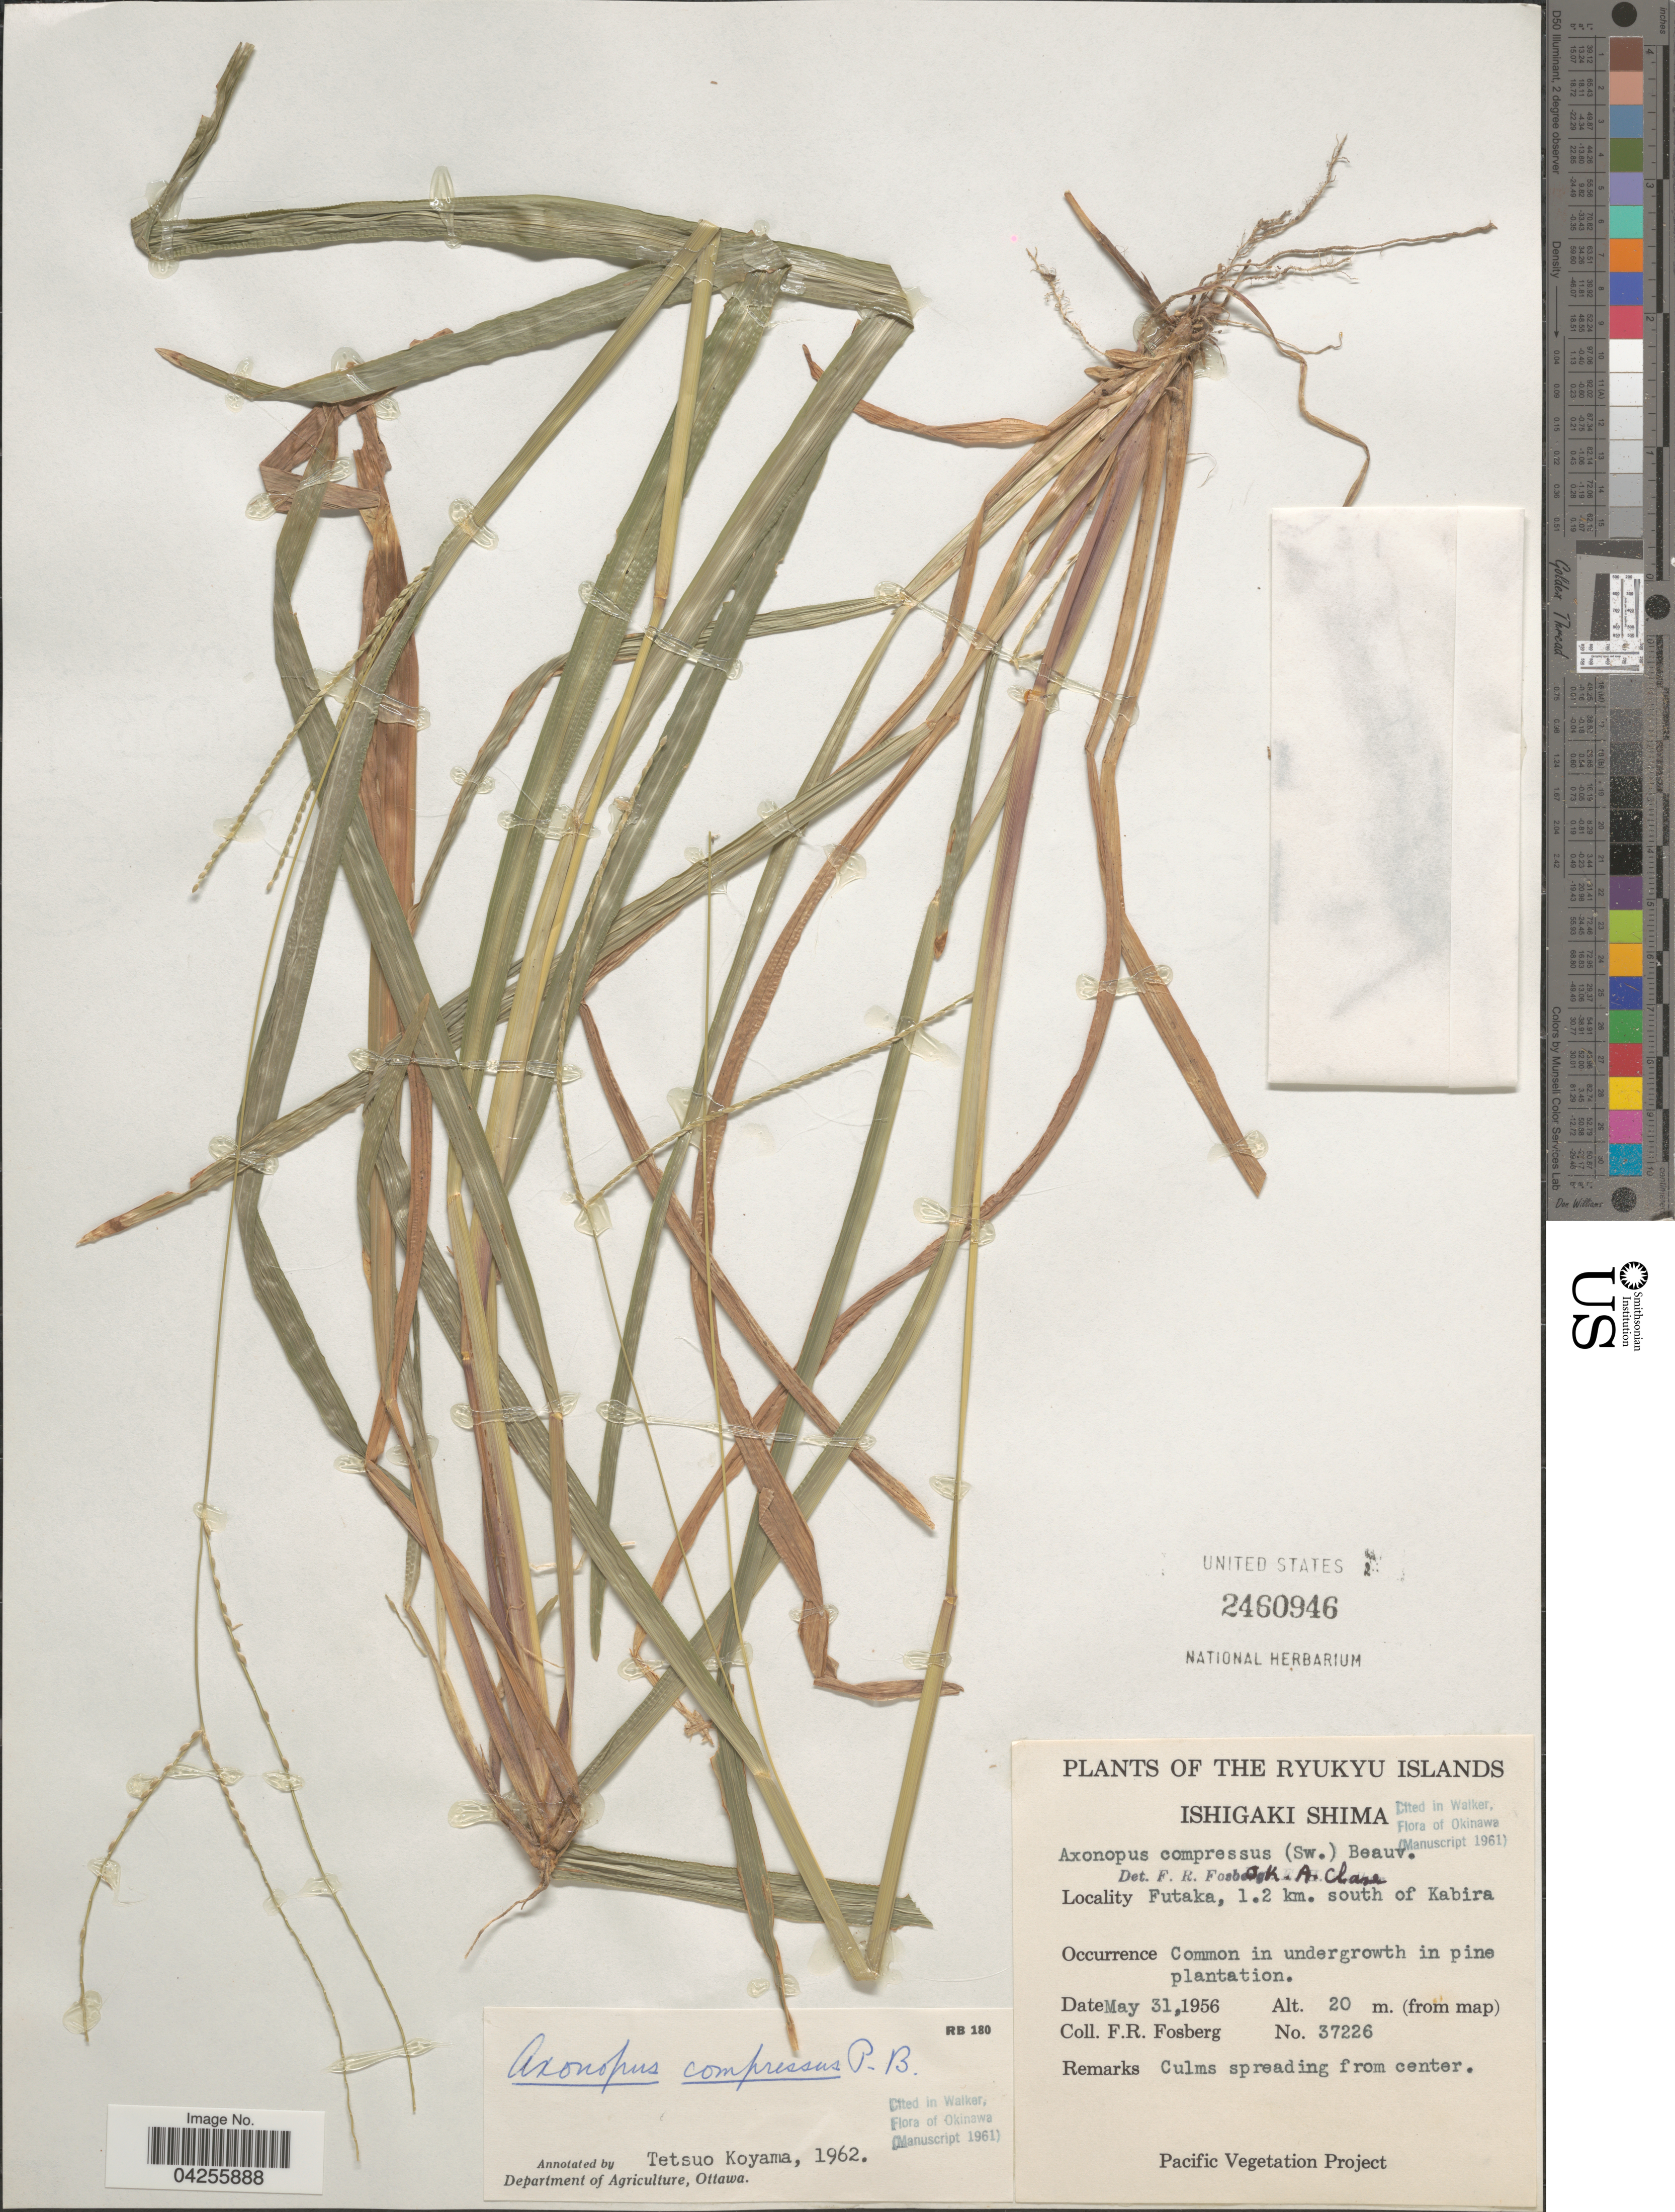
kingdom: Plantae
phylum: Tracheophyta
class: Liliopsida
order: Poales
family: Poaceae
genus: Axonopus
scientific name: Axonopus compressus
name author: (Sw.) P. Beauv.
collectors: F. R. Fosberg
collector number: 37226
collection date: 1956-05-31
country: Japan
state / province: Okinawa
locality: The Ryukyu Islands. Ishigaki Shima. Futaka, 1.2 km. south of Kabira. Common in undergrowth in pine plantation.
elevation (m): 20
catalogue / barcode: US 2460946